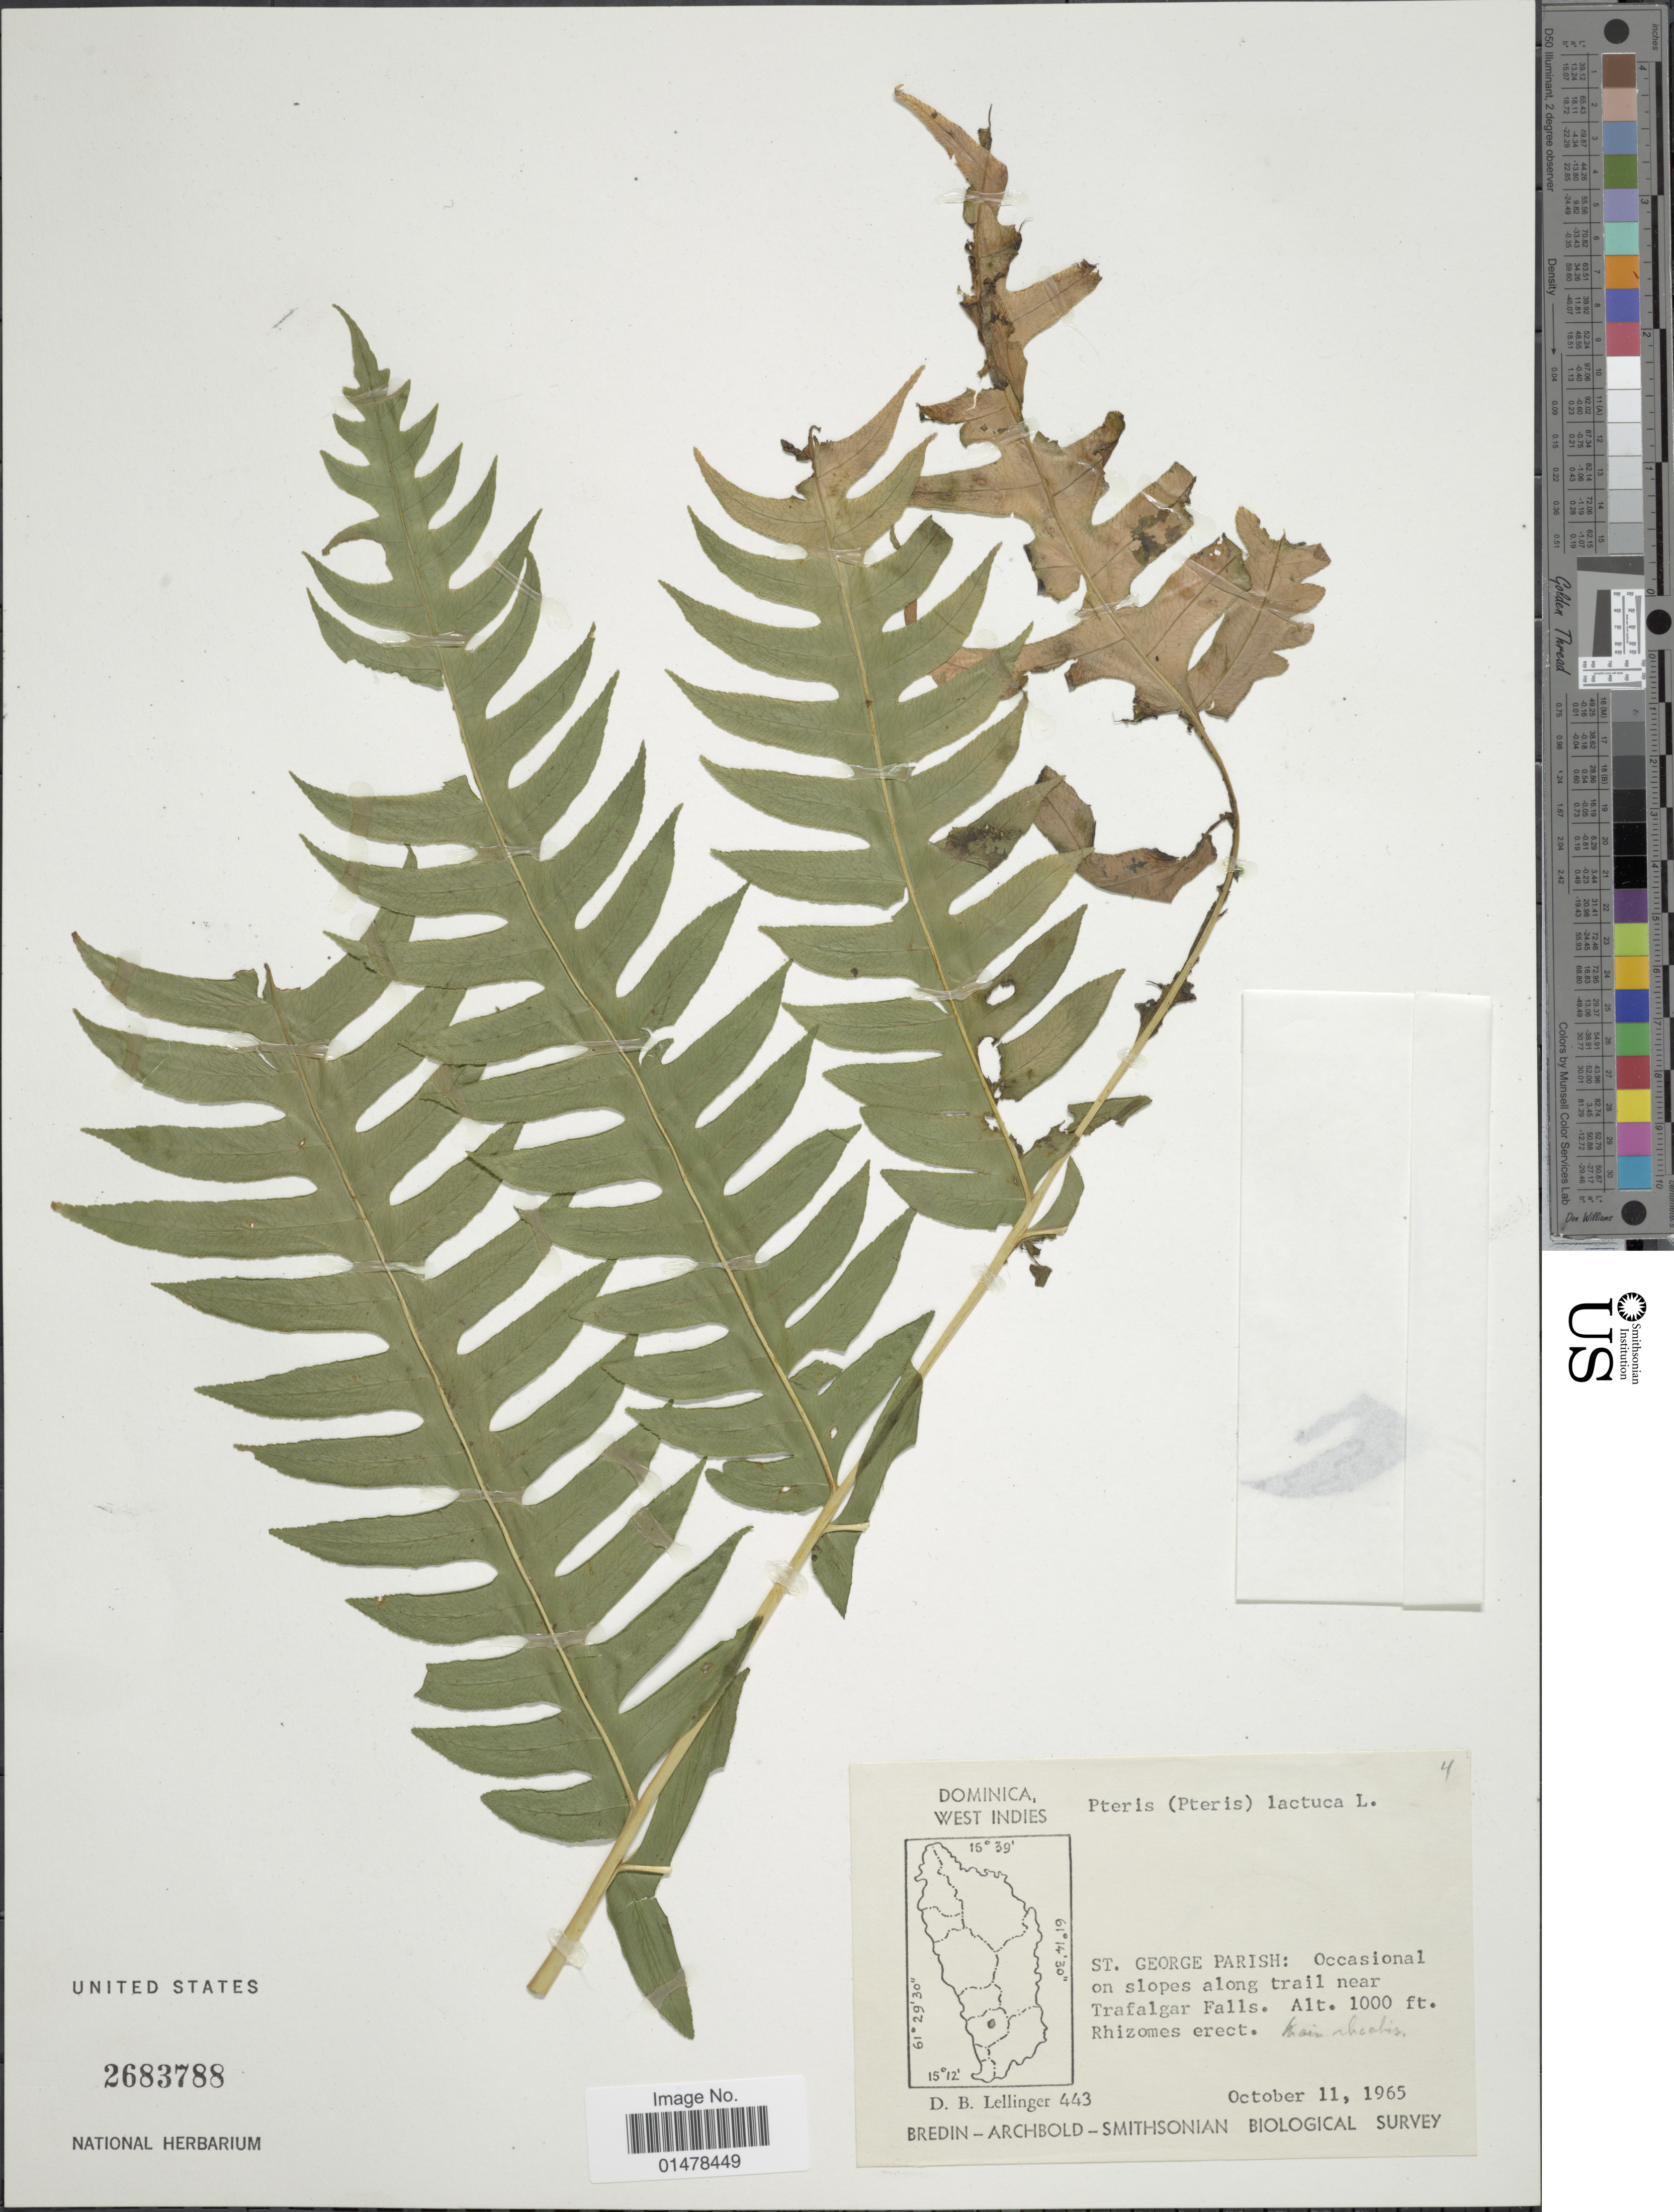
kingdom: Plantae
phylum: Tracheophyta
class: Polypodiopsida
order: Polypodiales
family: Pteridaceae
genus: Pteris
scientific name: Pteris arborea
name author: L.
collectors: D. B. Lellinger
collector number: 443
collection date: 1965-10-11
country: Dominica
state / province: St. George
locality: St George Parish: Occasional on slopes along trail near Trafalgar Falls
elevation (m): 305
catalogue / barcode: US 2683788